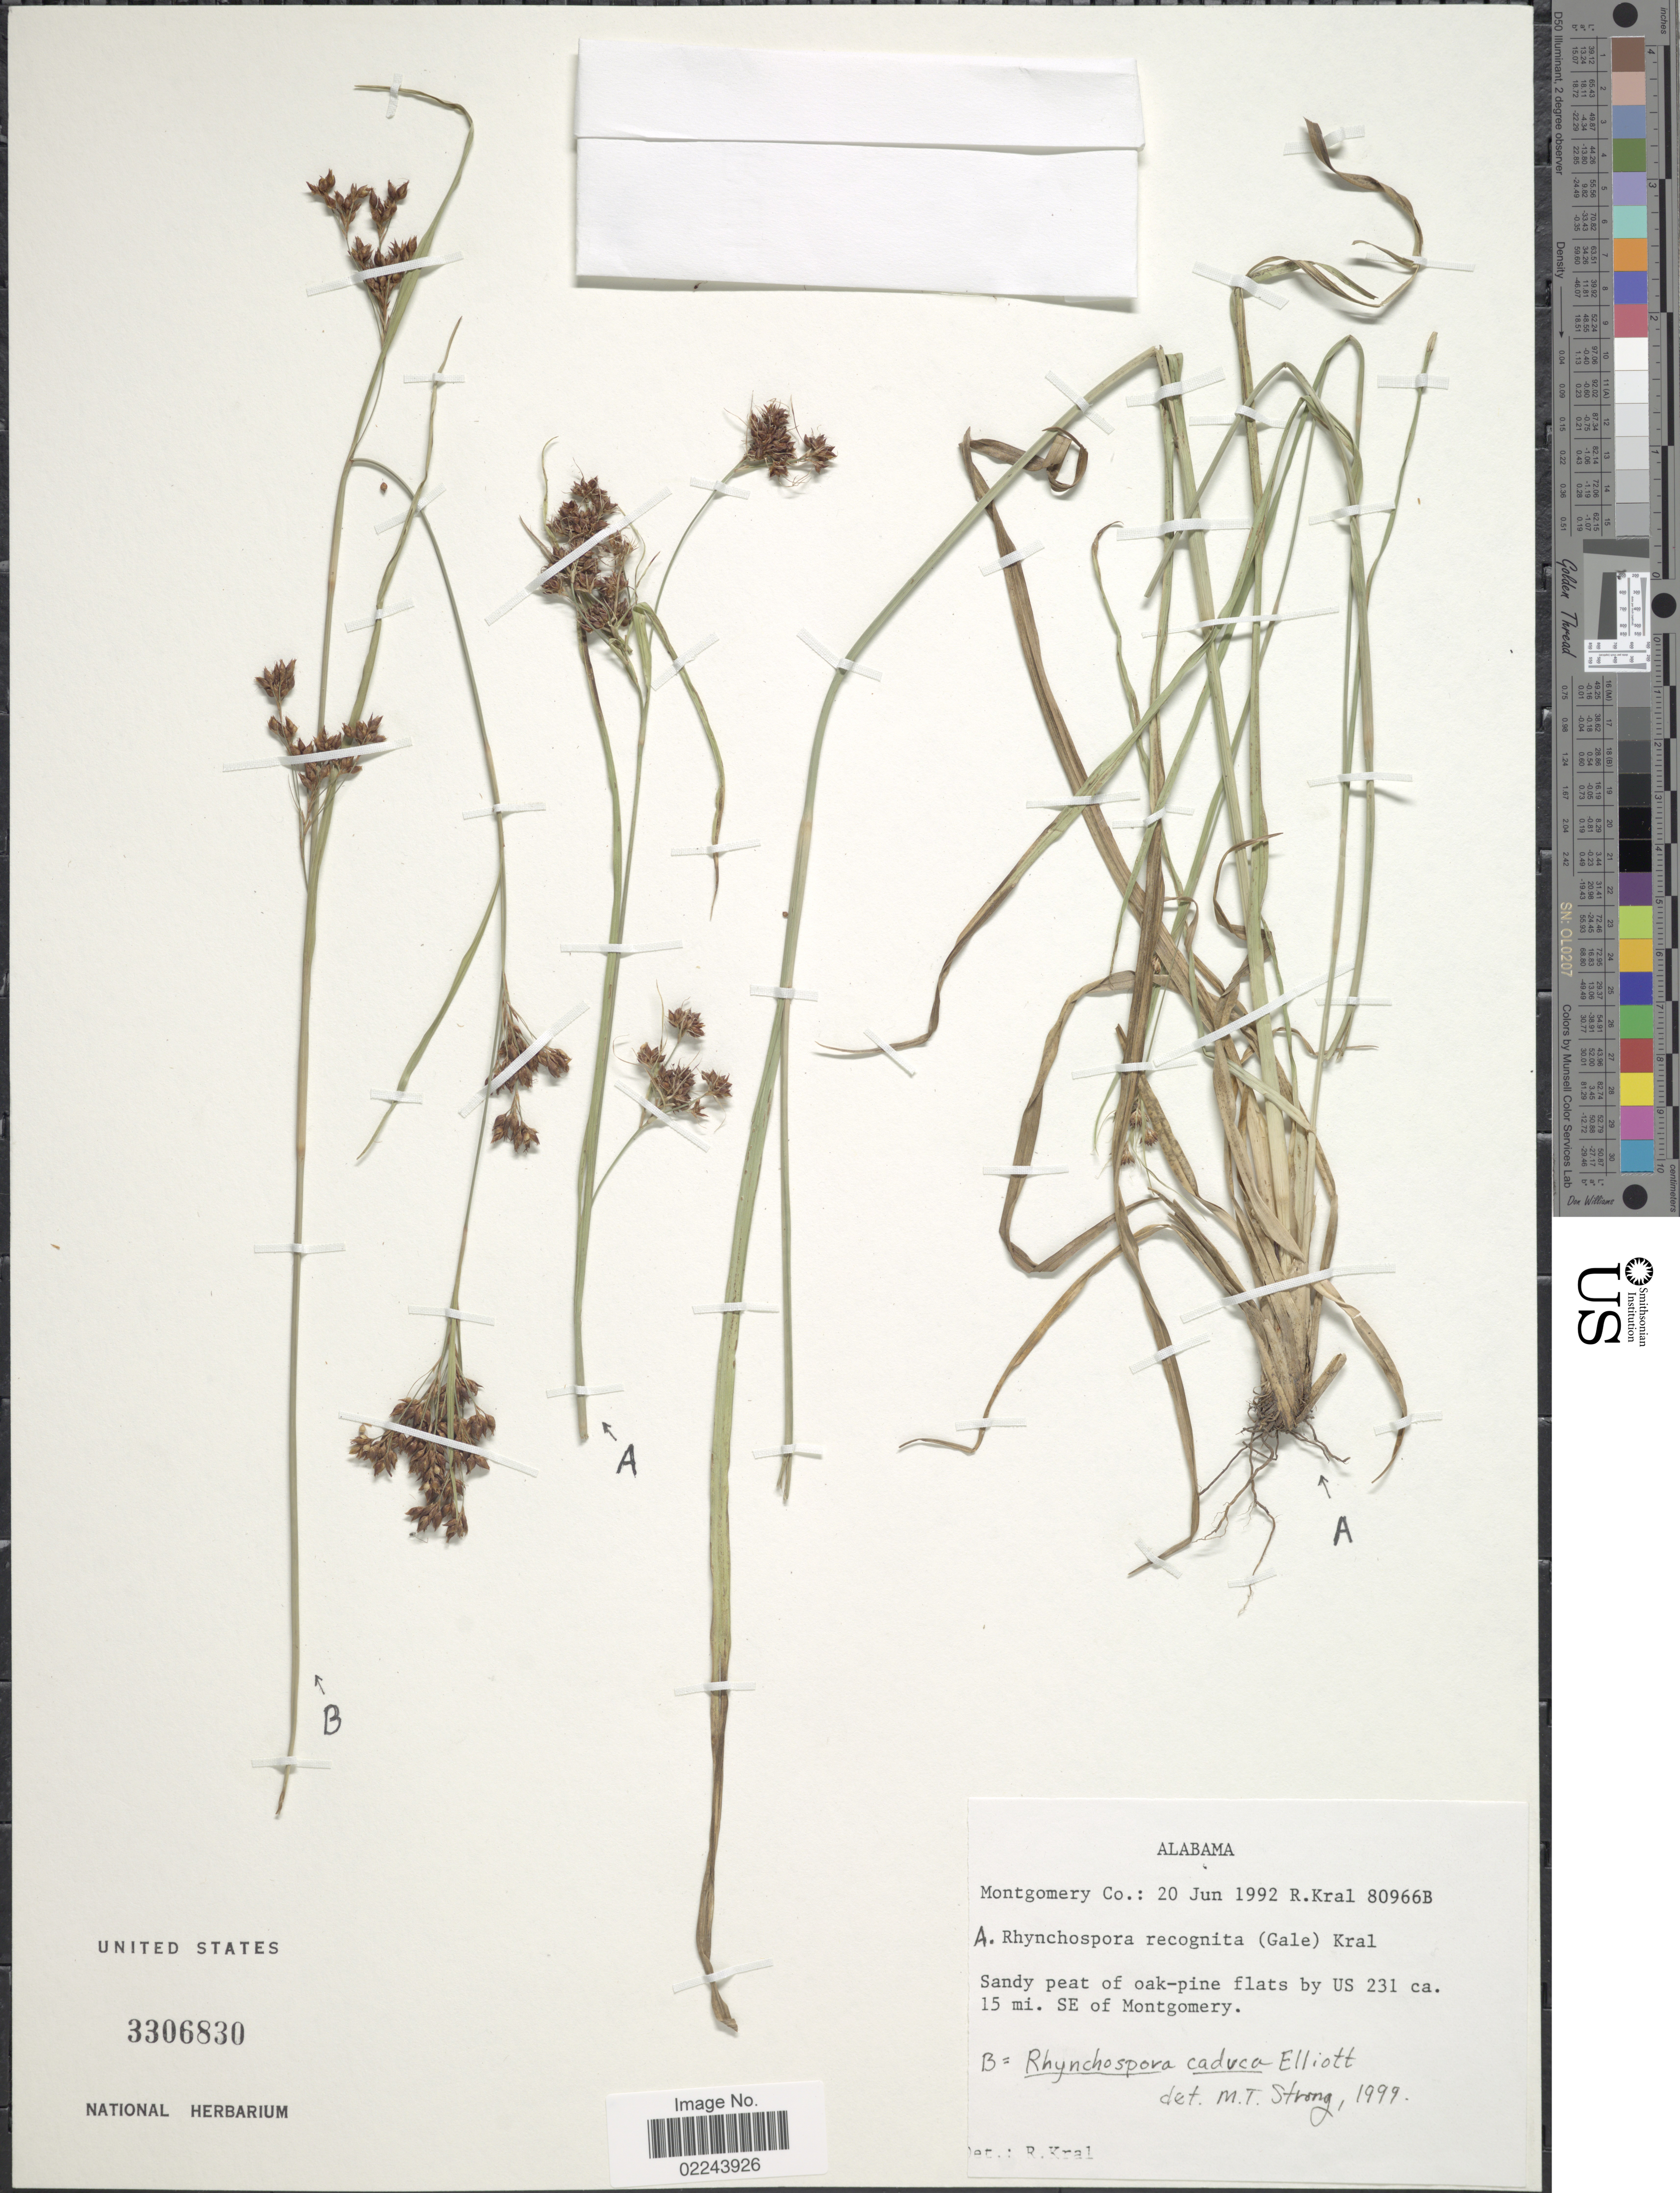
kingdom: Plantae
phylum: Tracheophyta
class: Liliopsida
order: Poales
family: Cyperaceae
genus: Rhynchospora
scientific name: Rhynchospora recognita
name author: (Gale) Kral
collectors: R. Kral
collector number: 80966B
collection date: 1992-06-20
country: United States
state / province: Alabama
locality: Montgomery Co, US 231 ca 15 mi SE of Montgomery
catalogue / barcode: US 3306830